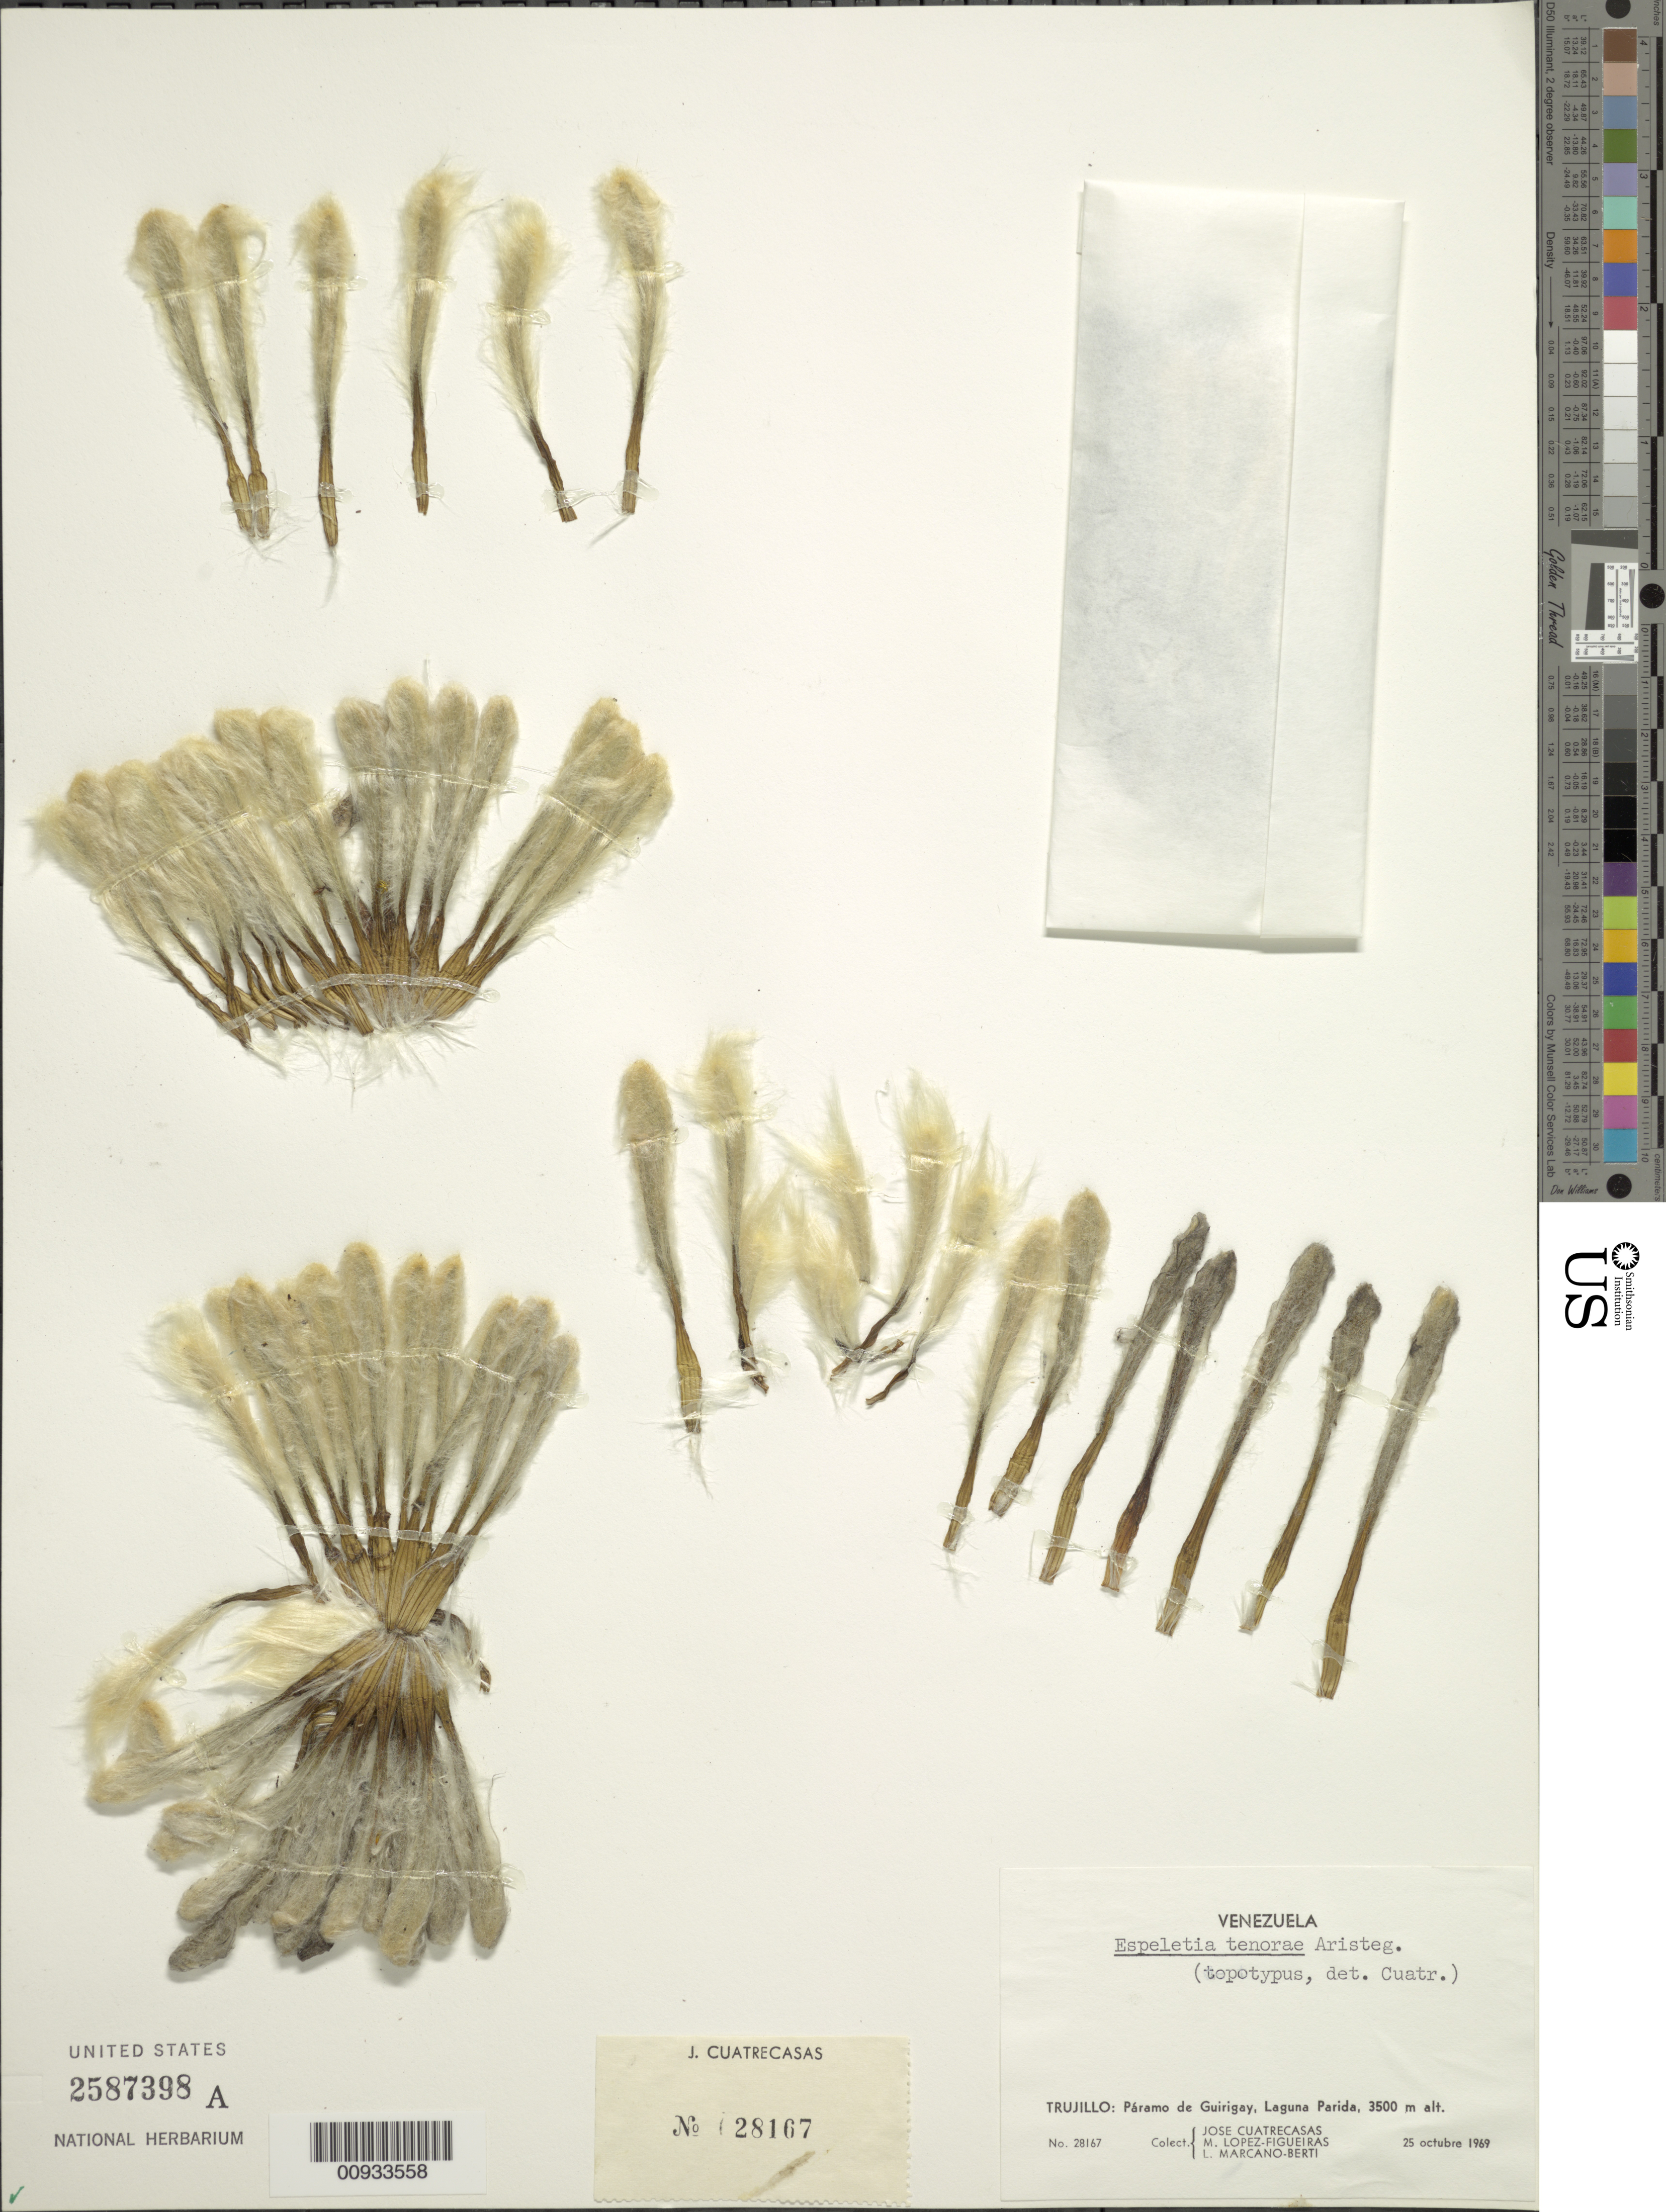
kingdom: Plantae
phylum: Tracheophyta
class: Magnoliopsida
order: Asterales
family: Asteraceae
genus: Espeletia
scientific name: Espeletia tenorae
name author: Aristeg.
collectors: J. Cuatrecasas, M. López Figueiras & L. Marcano-Berti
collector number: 28167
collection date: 1969-10-25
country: Venezuela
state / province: Trujillo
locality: Paramo de Guirigay, Laguna Parida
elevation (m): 3500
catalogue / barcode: US 2587398A